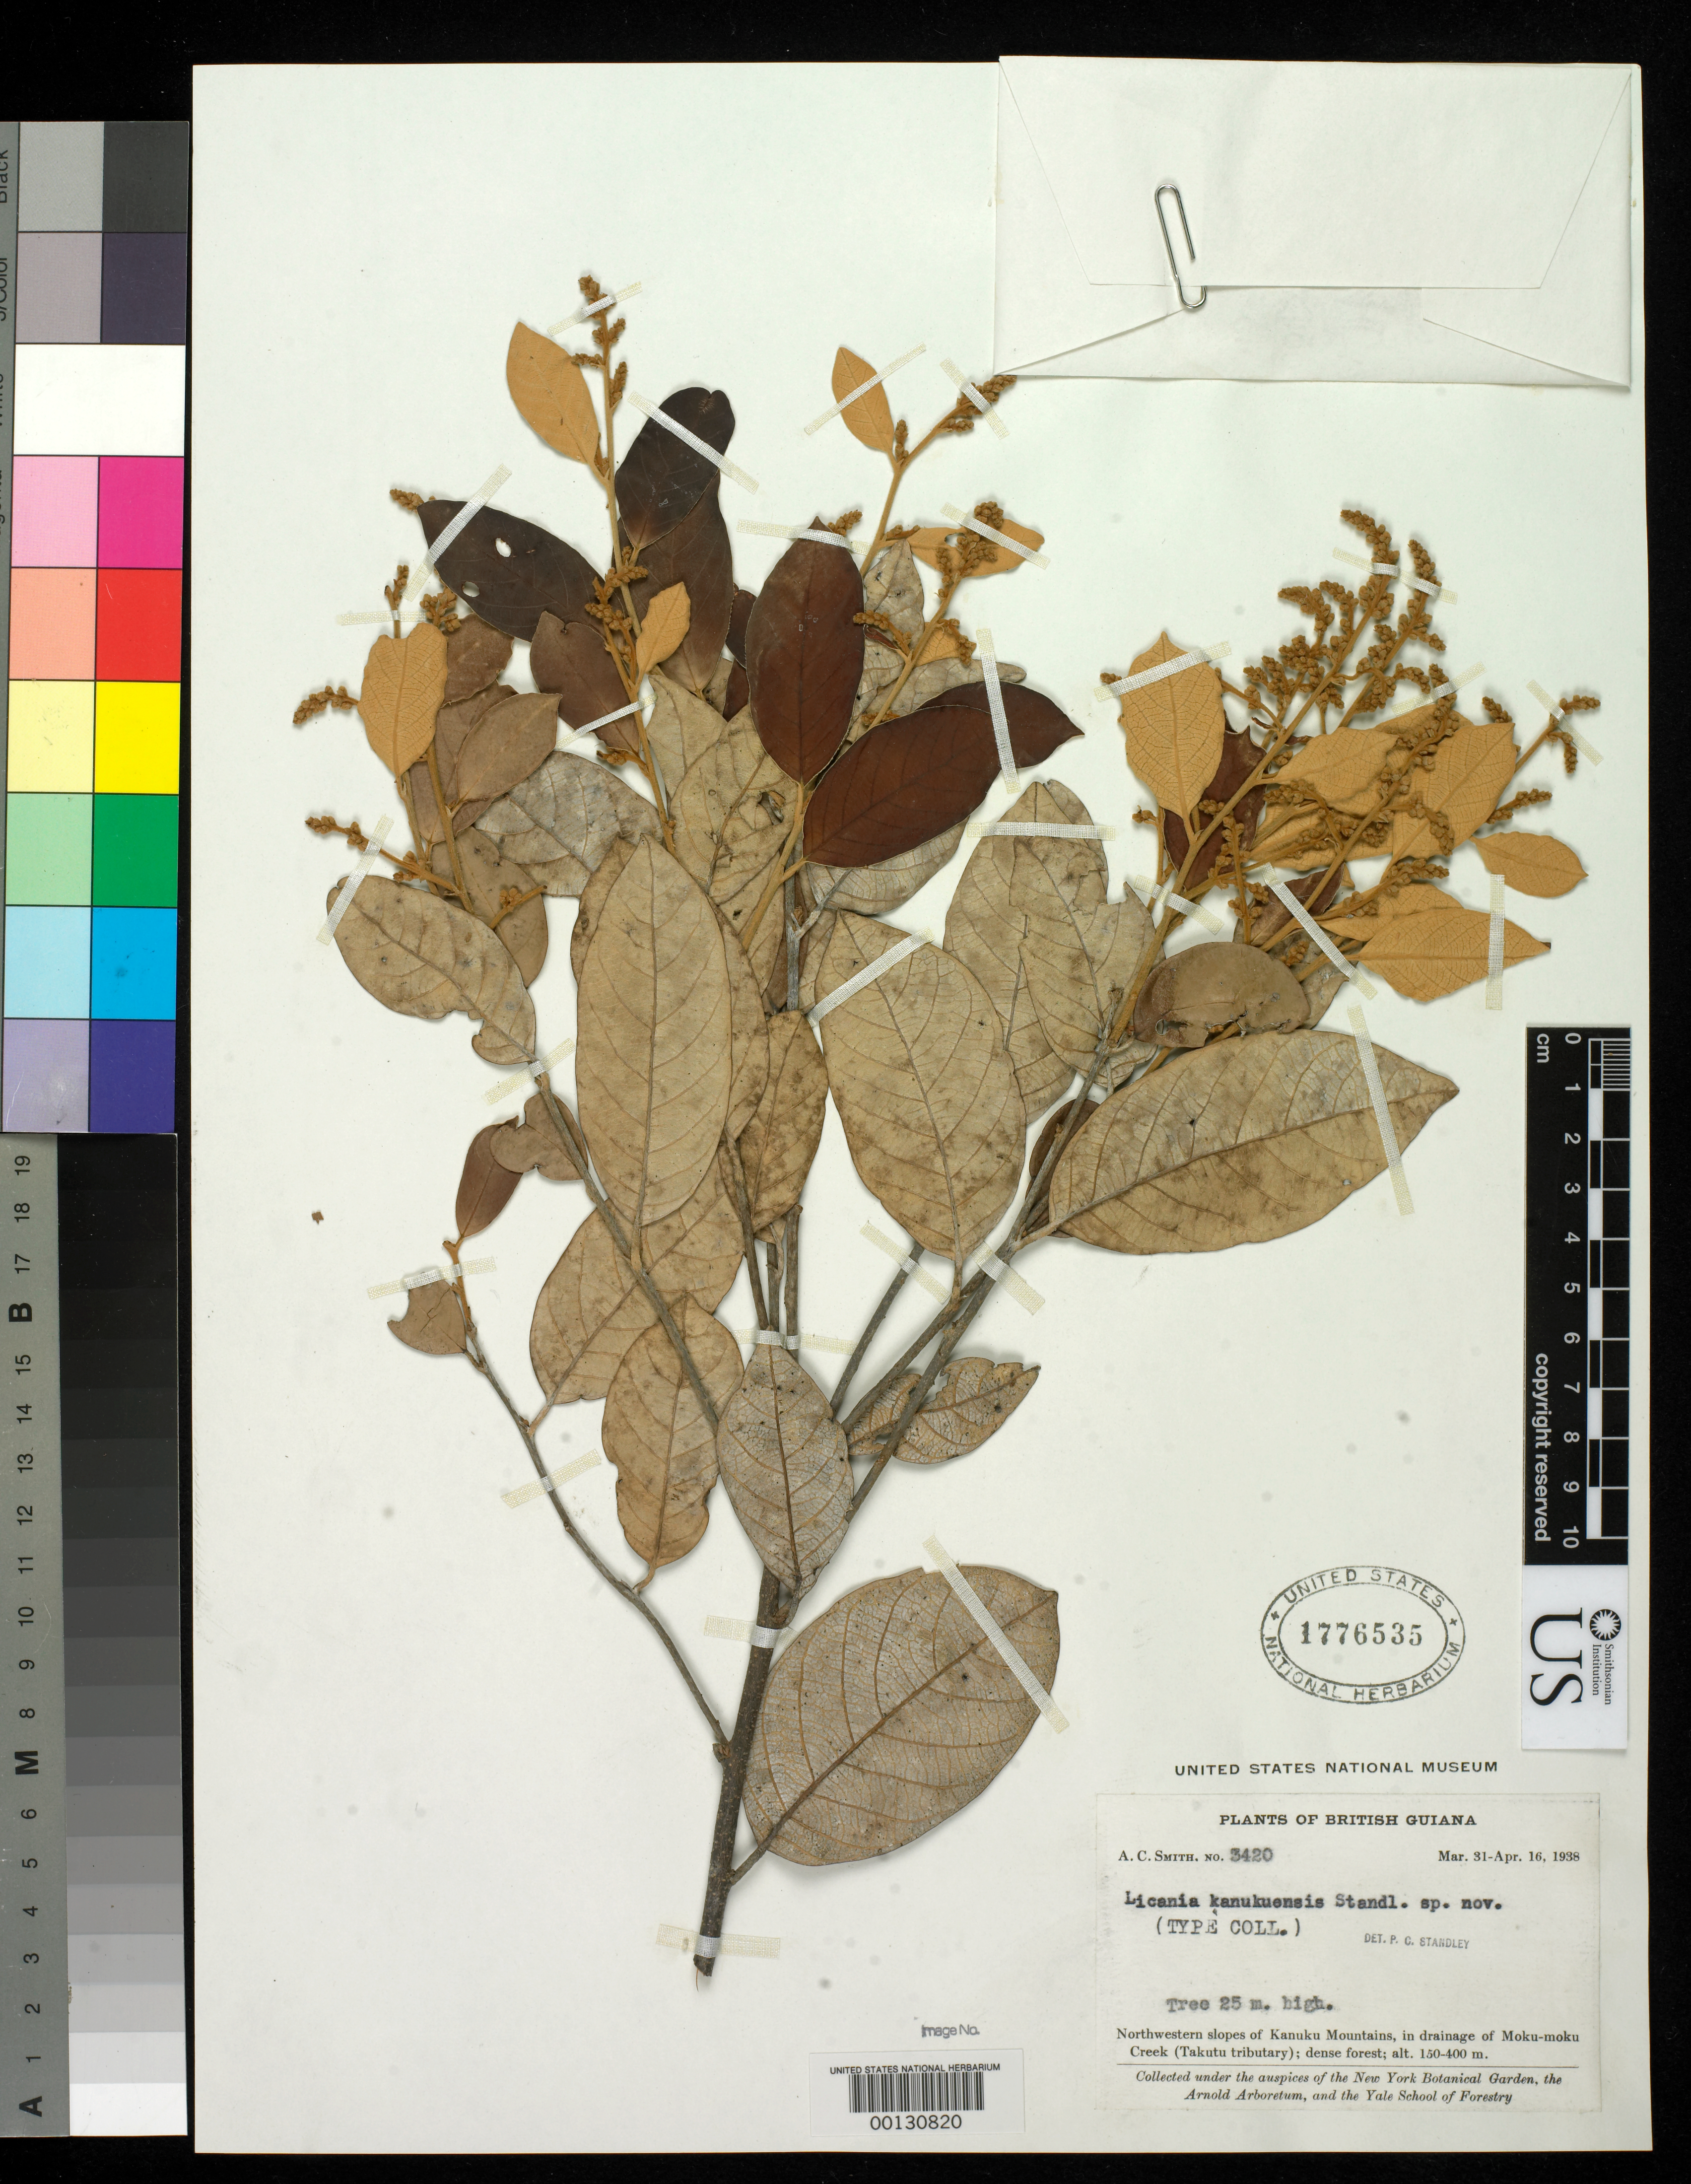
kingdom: Plantae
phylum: Tracheophyta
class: Magnoliopsida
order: Malpighiales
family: Chrysobalanaceae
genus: Licania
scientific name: Licania kanukuensis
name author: Standl.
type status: Isotype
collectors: A. C. Smith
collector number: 3420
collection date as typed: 31 Mar 1938 to 16 Apr 1938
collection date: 1938-03-31/1938-04-16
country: Guyana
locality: NW slopes of Kanuku Mountains, drainage of Moku-Moku Creek.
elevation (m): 150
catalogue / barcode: US 1776535